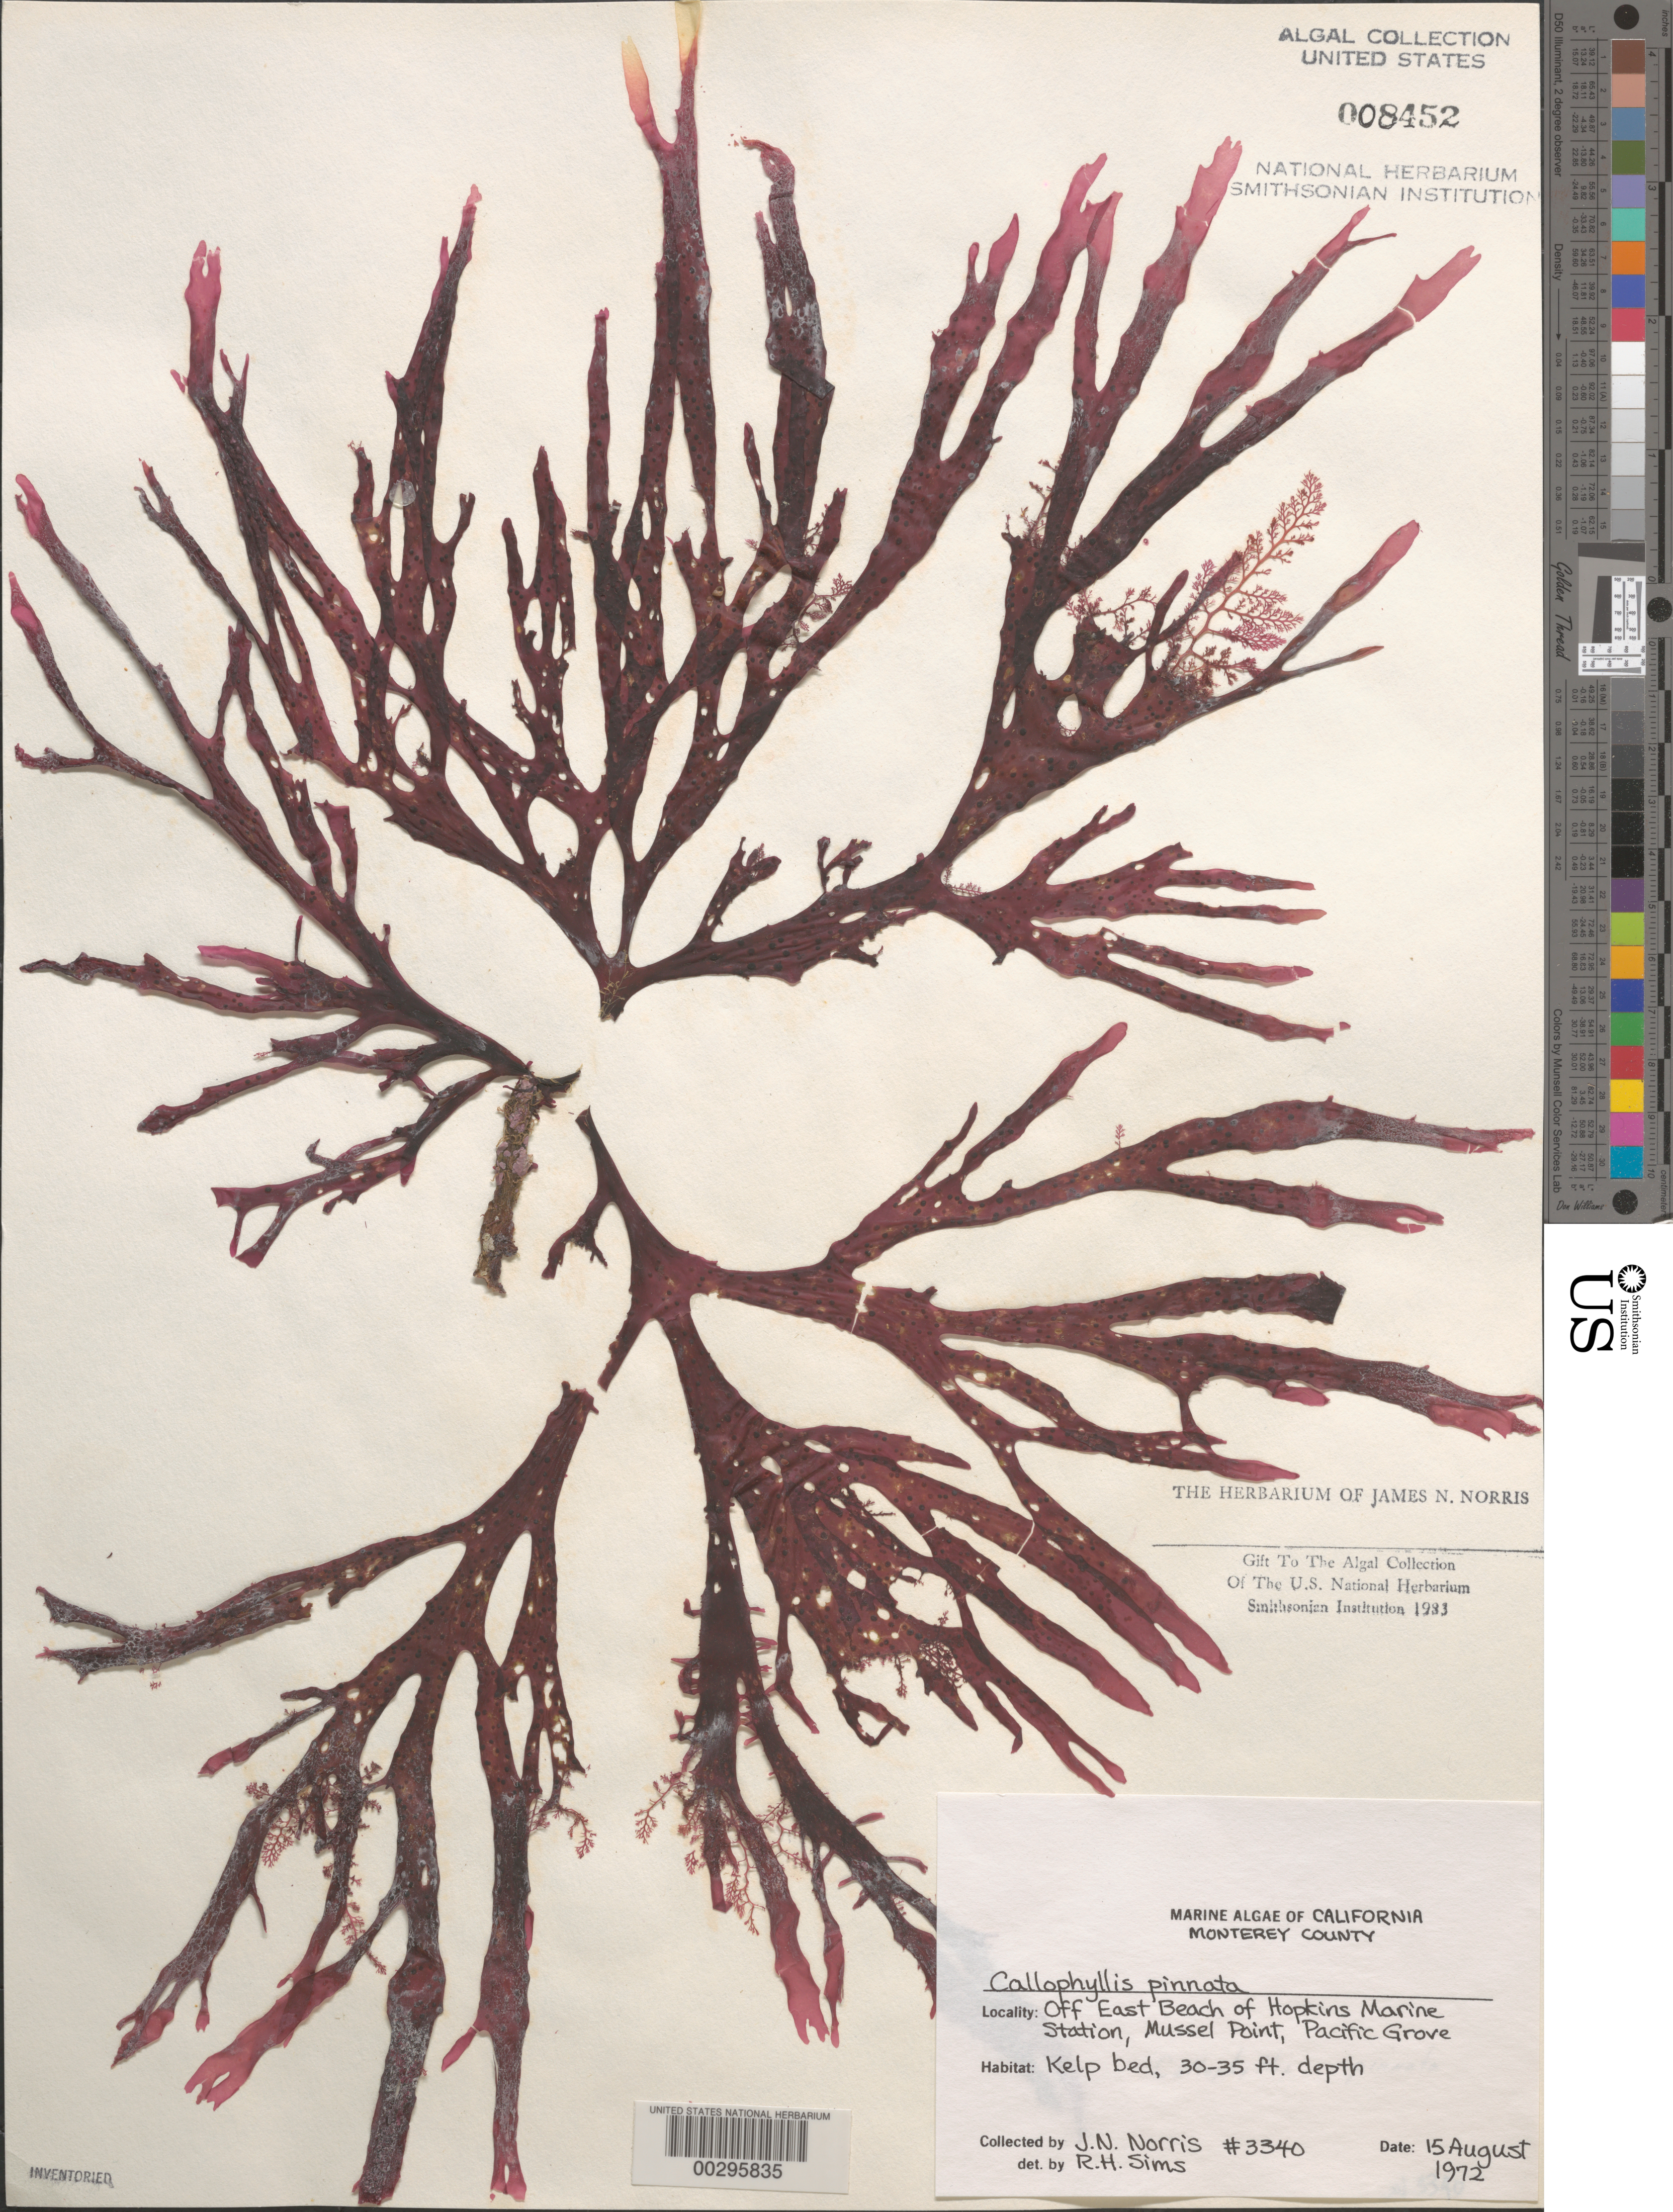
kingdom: Plantae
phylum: Rhodophyta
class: Florideophyceae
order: Gigartinales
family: Kallymeniaceae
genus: Callophyllis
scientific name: Callophyllis pinnata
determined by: Sims, Robert H.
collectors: J. N. Norris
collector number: JN-3340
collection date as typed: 15 Aug 1972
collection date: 1972-08-15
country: United States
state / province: California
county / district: Monterey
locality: Pacific Grove, Mussel Point, off East Beach of Hopkins Marine Station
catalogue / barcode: US 8452